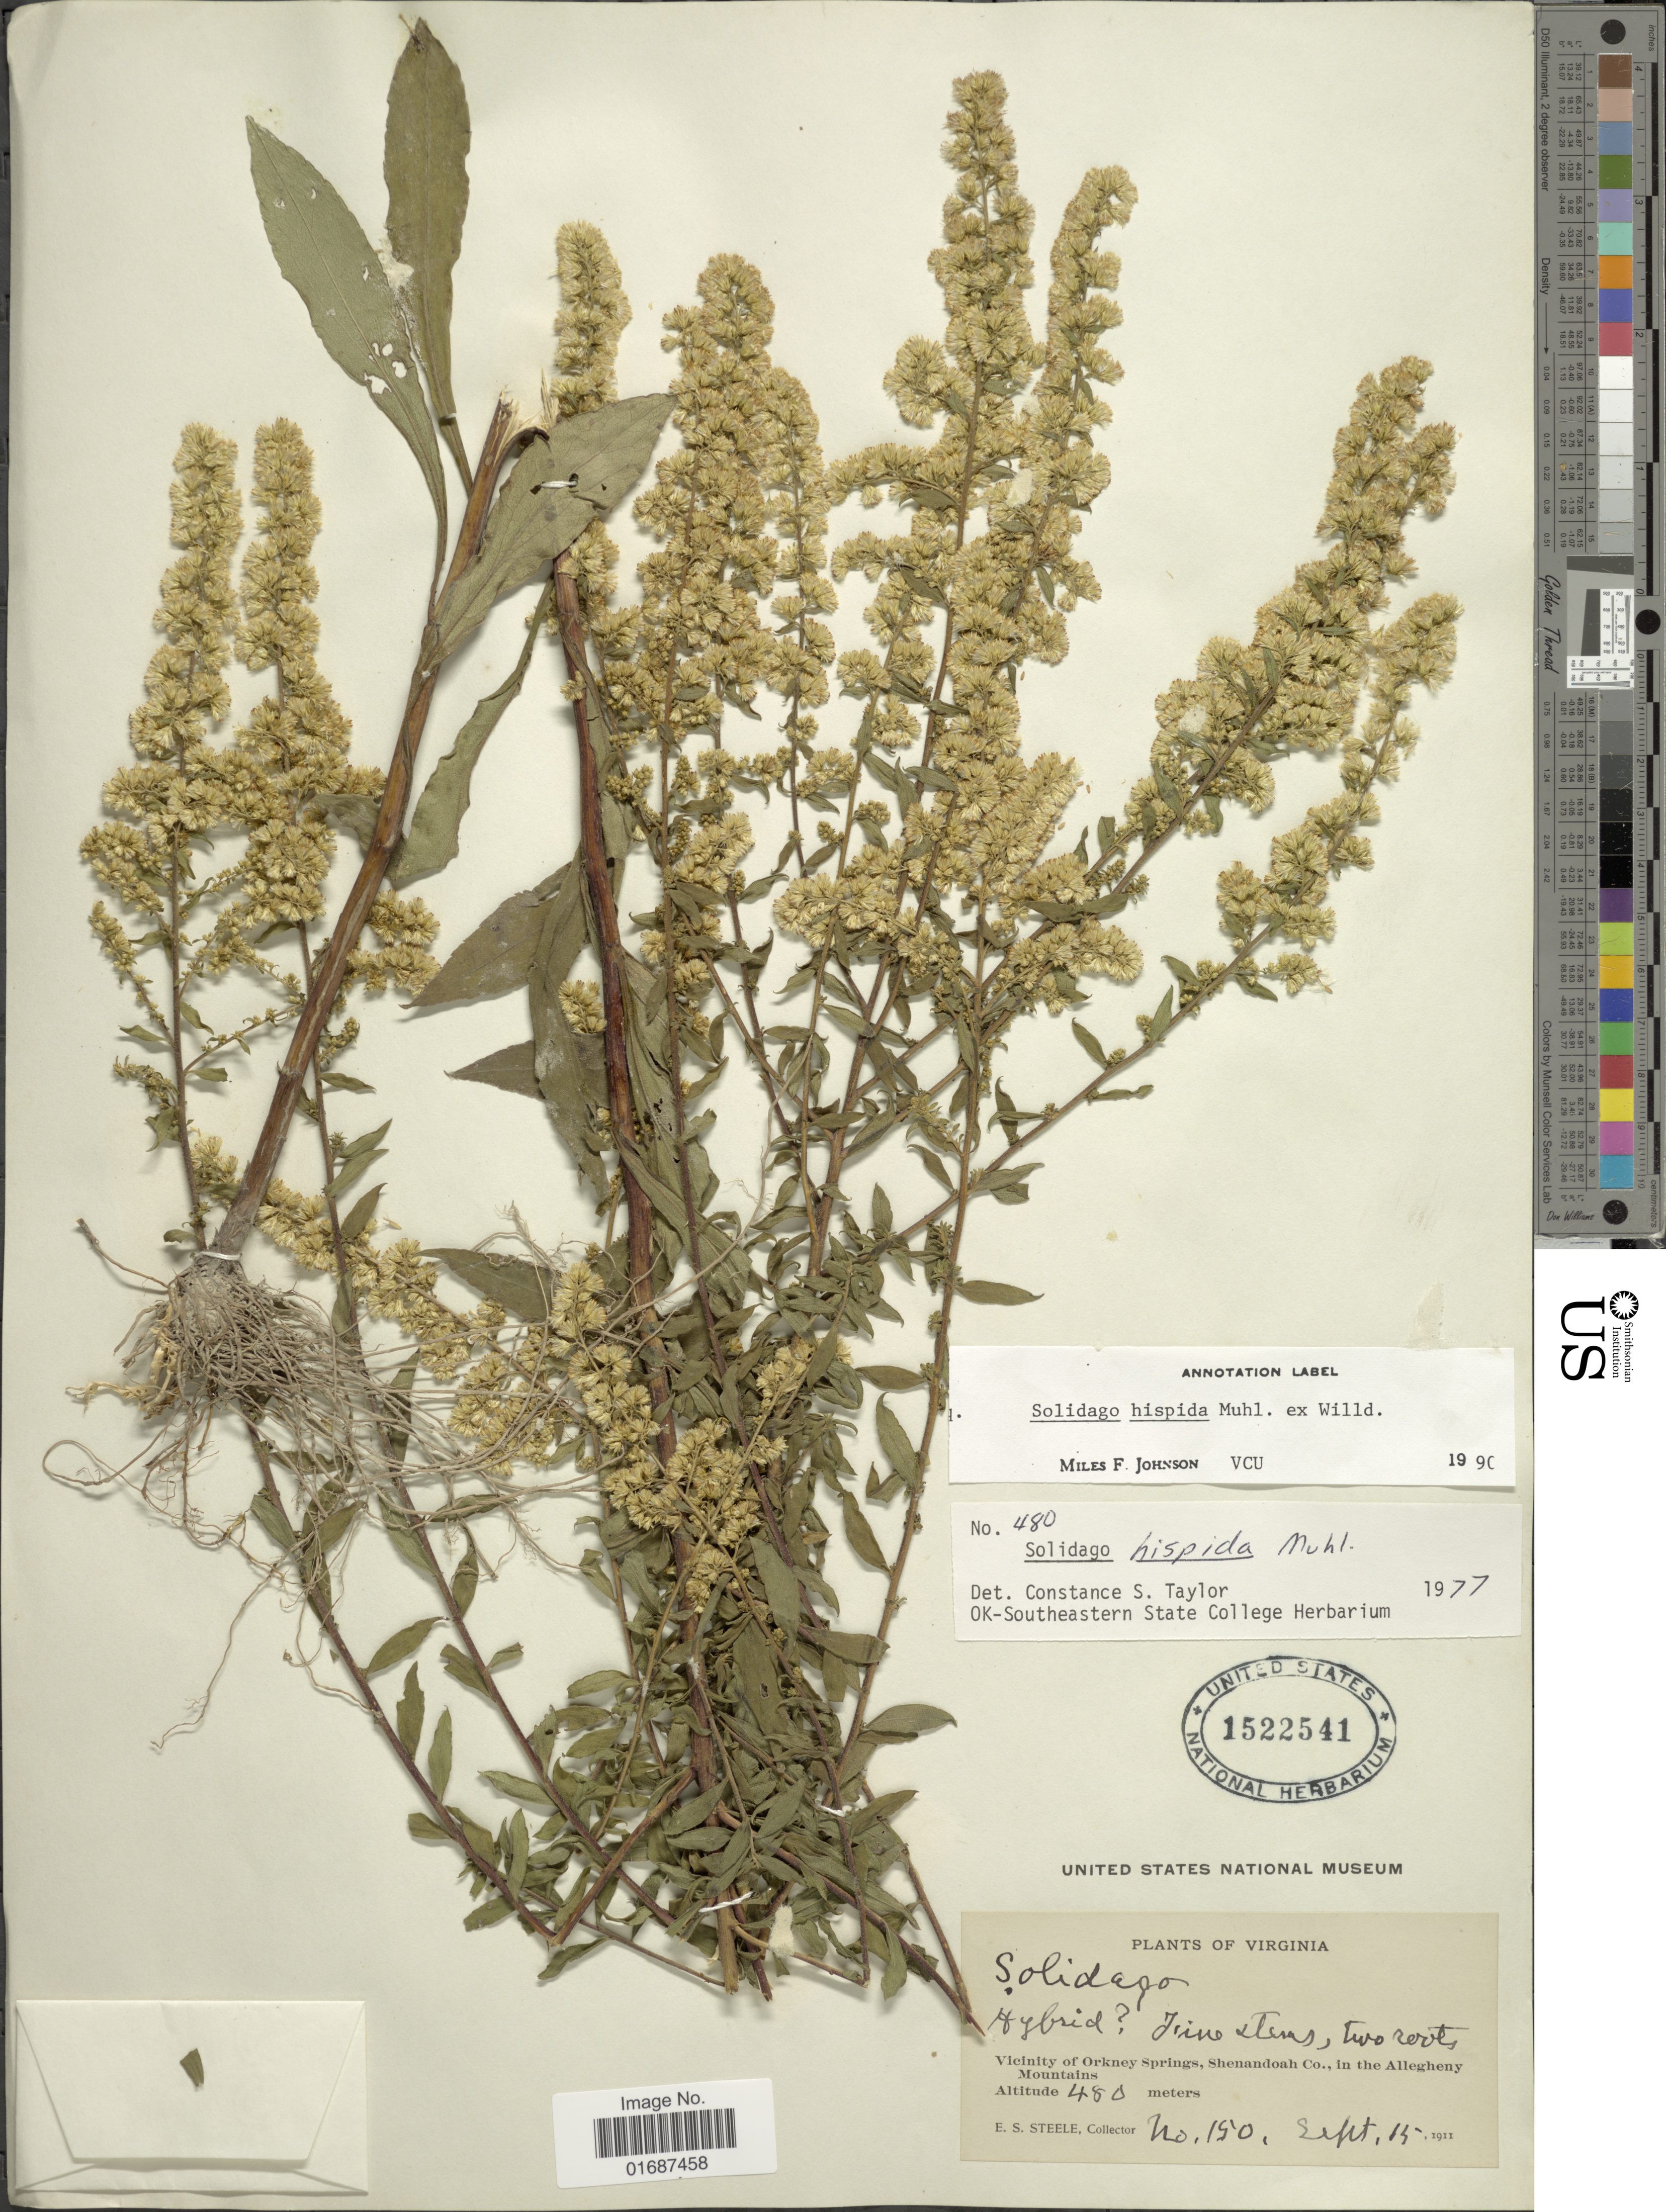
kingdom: Plantae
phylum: Tracheophyta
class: Magnoliopsida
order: Asterales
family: Asteraceae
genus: Solidago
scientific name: Solidago hispida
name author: Muhl. ex Willd.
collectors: E. Steele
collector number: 150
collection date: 1911-09-15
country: United States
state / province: Virginia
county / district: Shenandoah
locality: Vicinity of Orkney Springs, Shenandoah Co. in the Allegheny Mountains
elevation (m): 480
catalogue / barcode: US 1522541